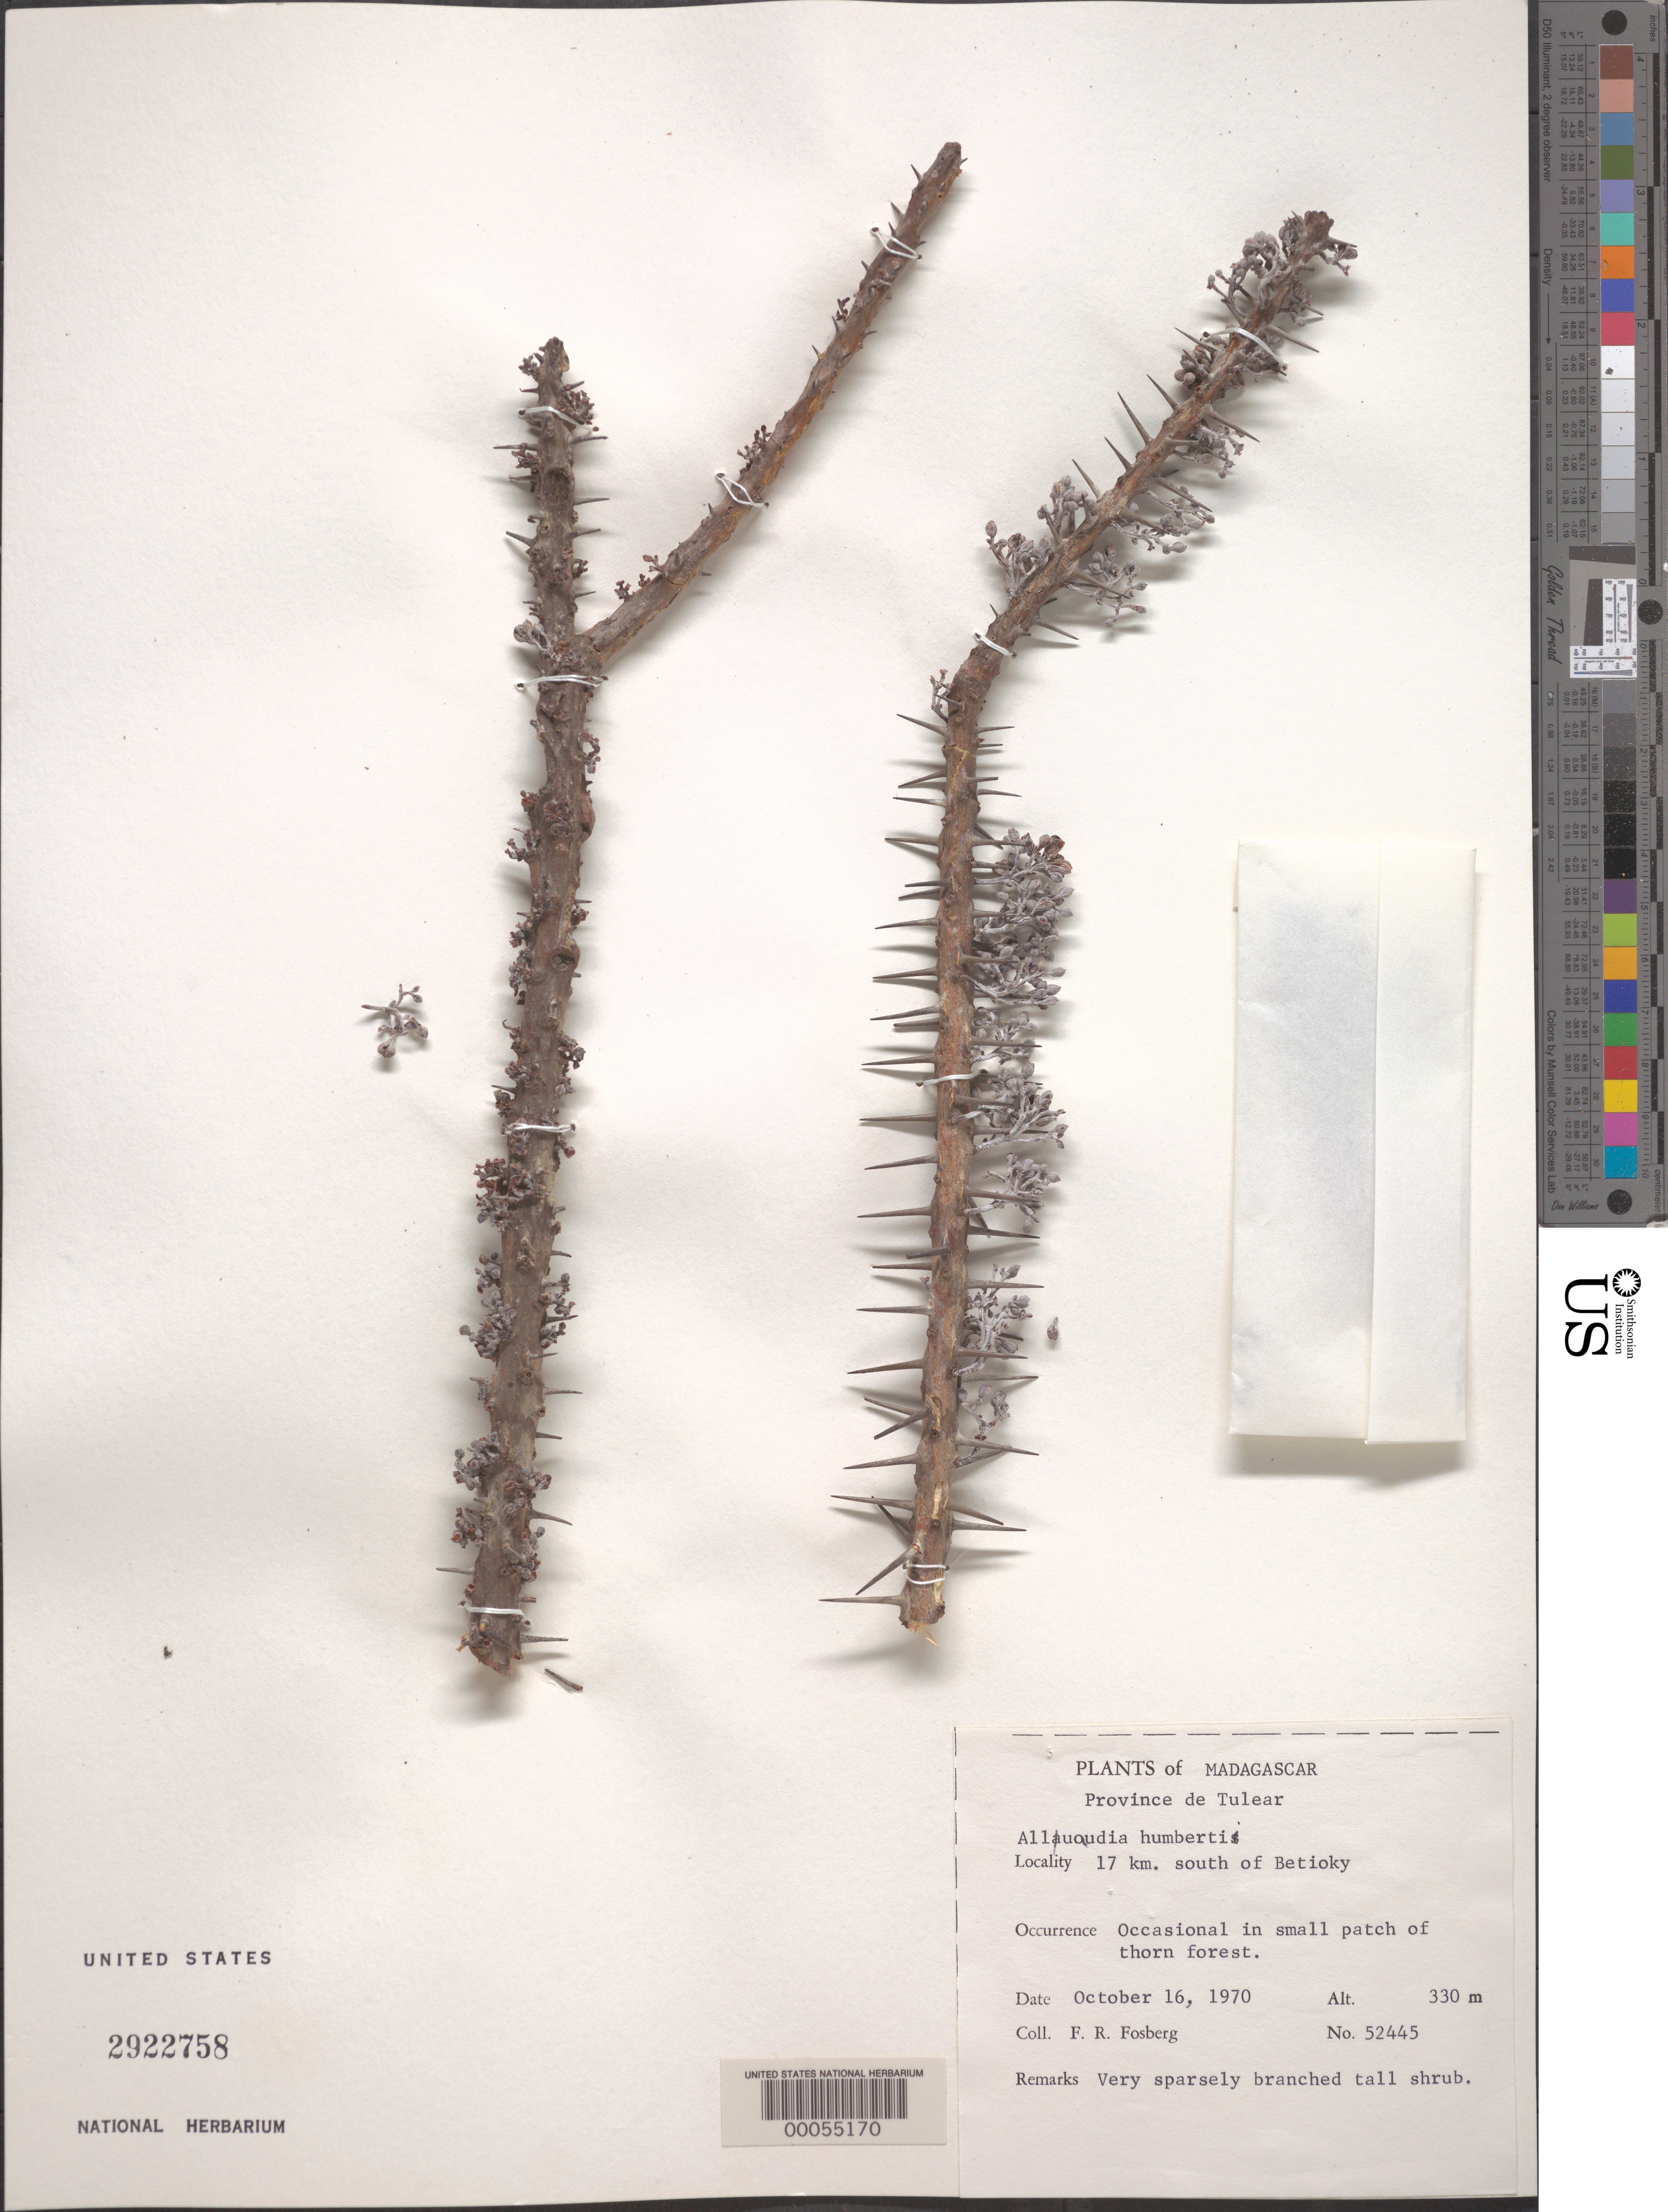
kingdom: Plantae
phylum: Tracheophyta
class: Magnoliopsida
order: Caryophyllales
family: Didiereaceae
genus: Alluaudia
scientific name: Alluaudia humbertii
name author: Choux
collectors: F. R. Fosberg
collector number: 52445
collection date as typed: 16 Oct 1970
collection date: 1970-10-16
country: Madagascar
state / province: Atsimo-Andrefana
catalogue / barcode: US 2922758